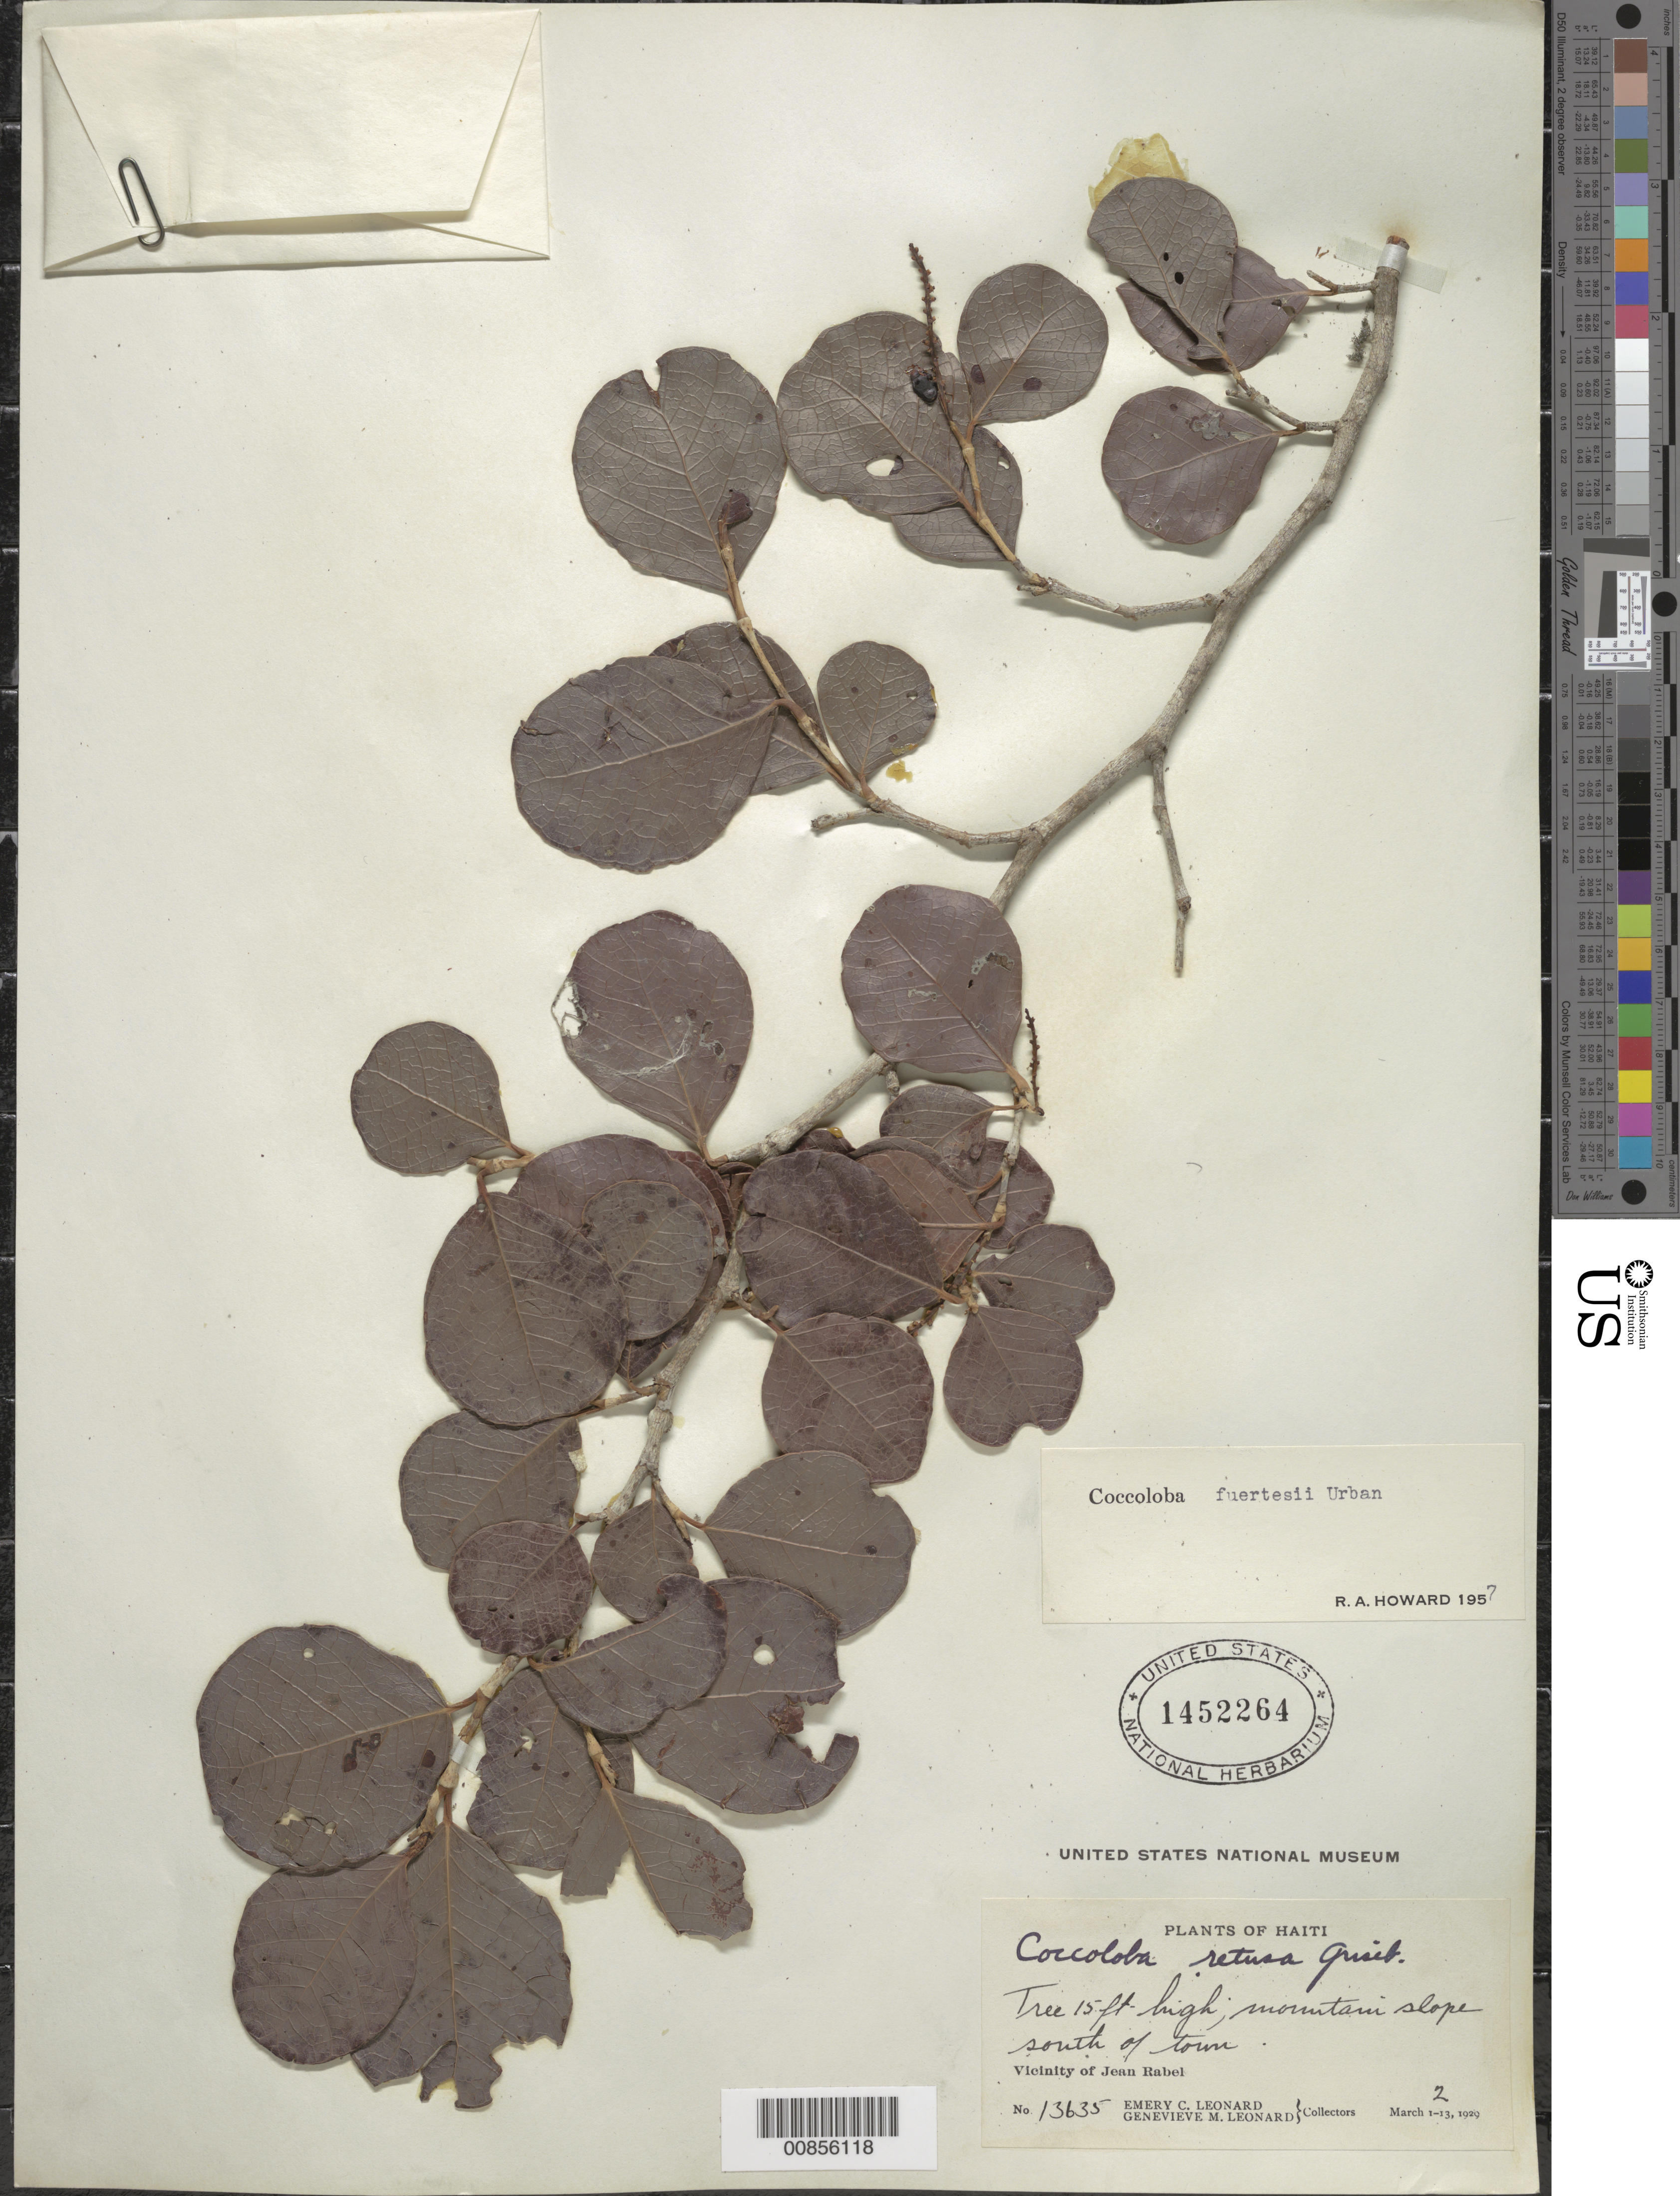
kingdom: Plantae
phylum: Tracheophyta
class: Magnoliopsida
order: Caryophyllales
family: Polygonaceae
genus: Coccoloba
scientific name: Coccoloba fuertesii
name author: Urb.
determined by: Howard, R. A.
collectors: E. C. Leonard & G. M. Leonard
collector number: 13635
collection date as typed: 02 Mar 1929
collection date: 1929-03-02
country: Haiti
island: Hispaniola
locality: Vicinity of Jean Rabel. Mountain slope south of town.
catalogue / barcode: US 1452264